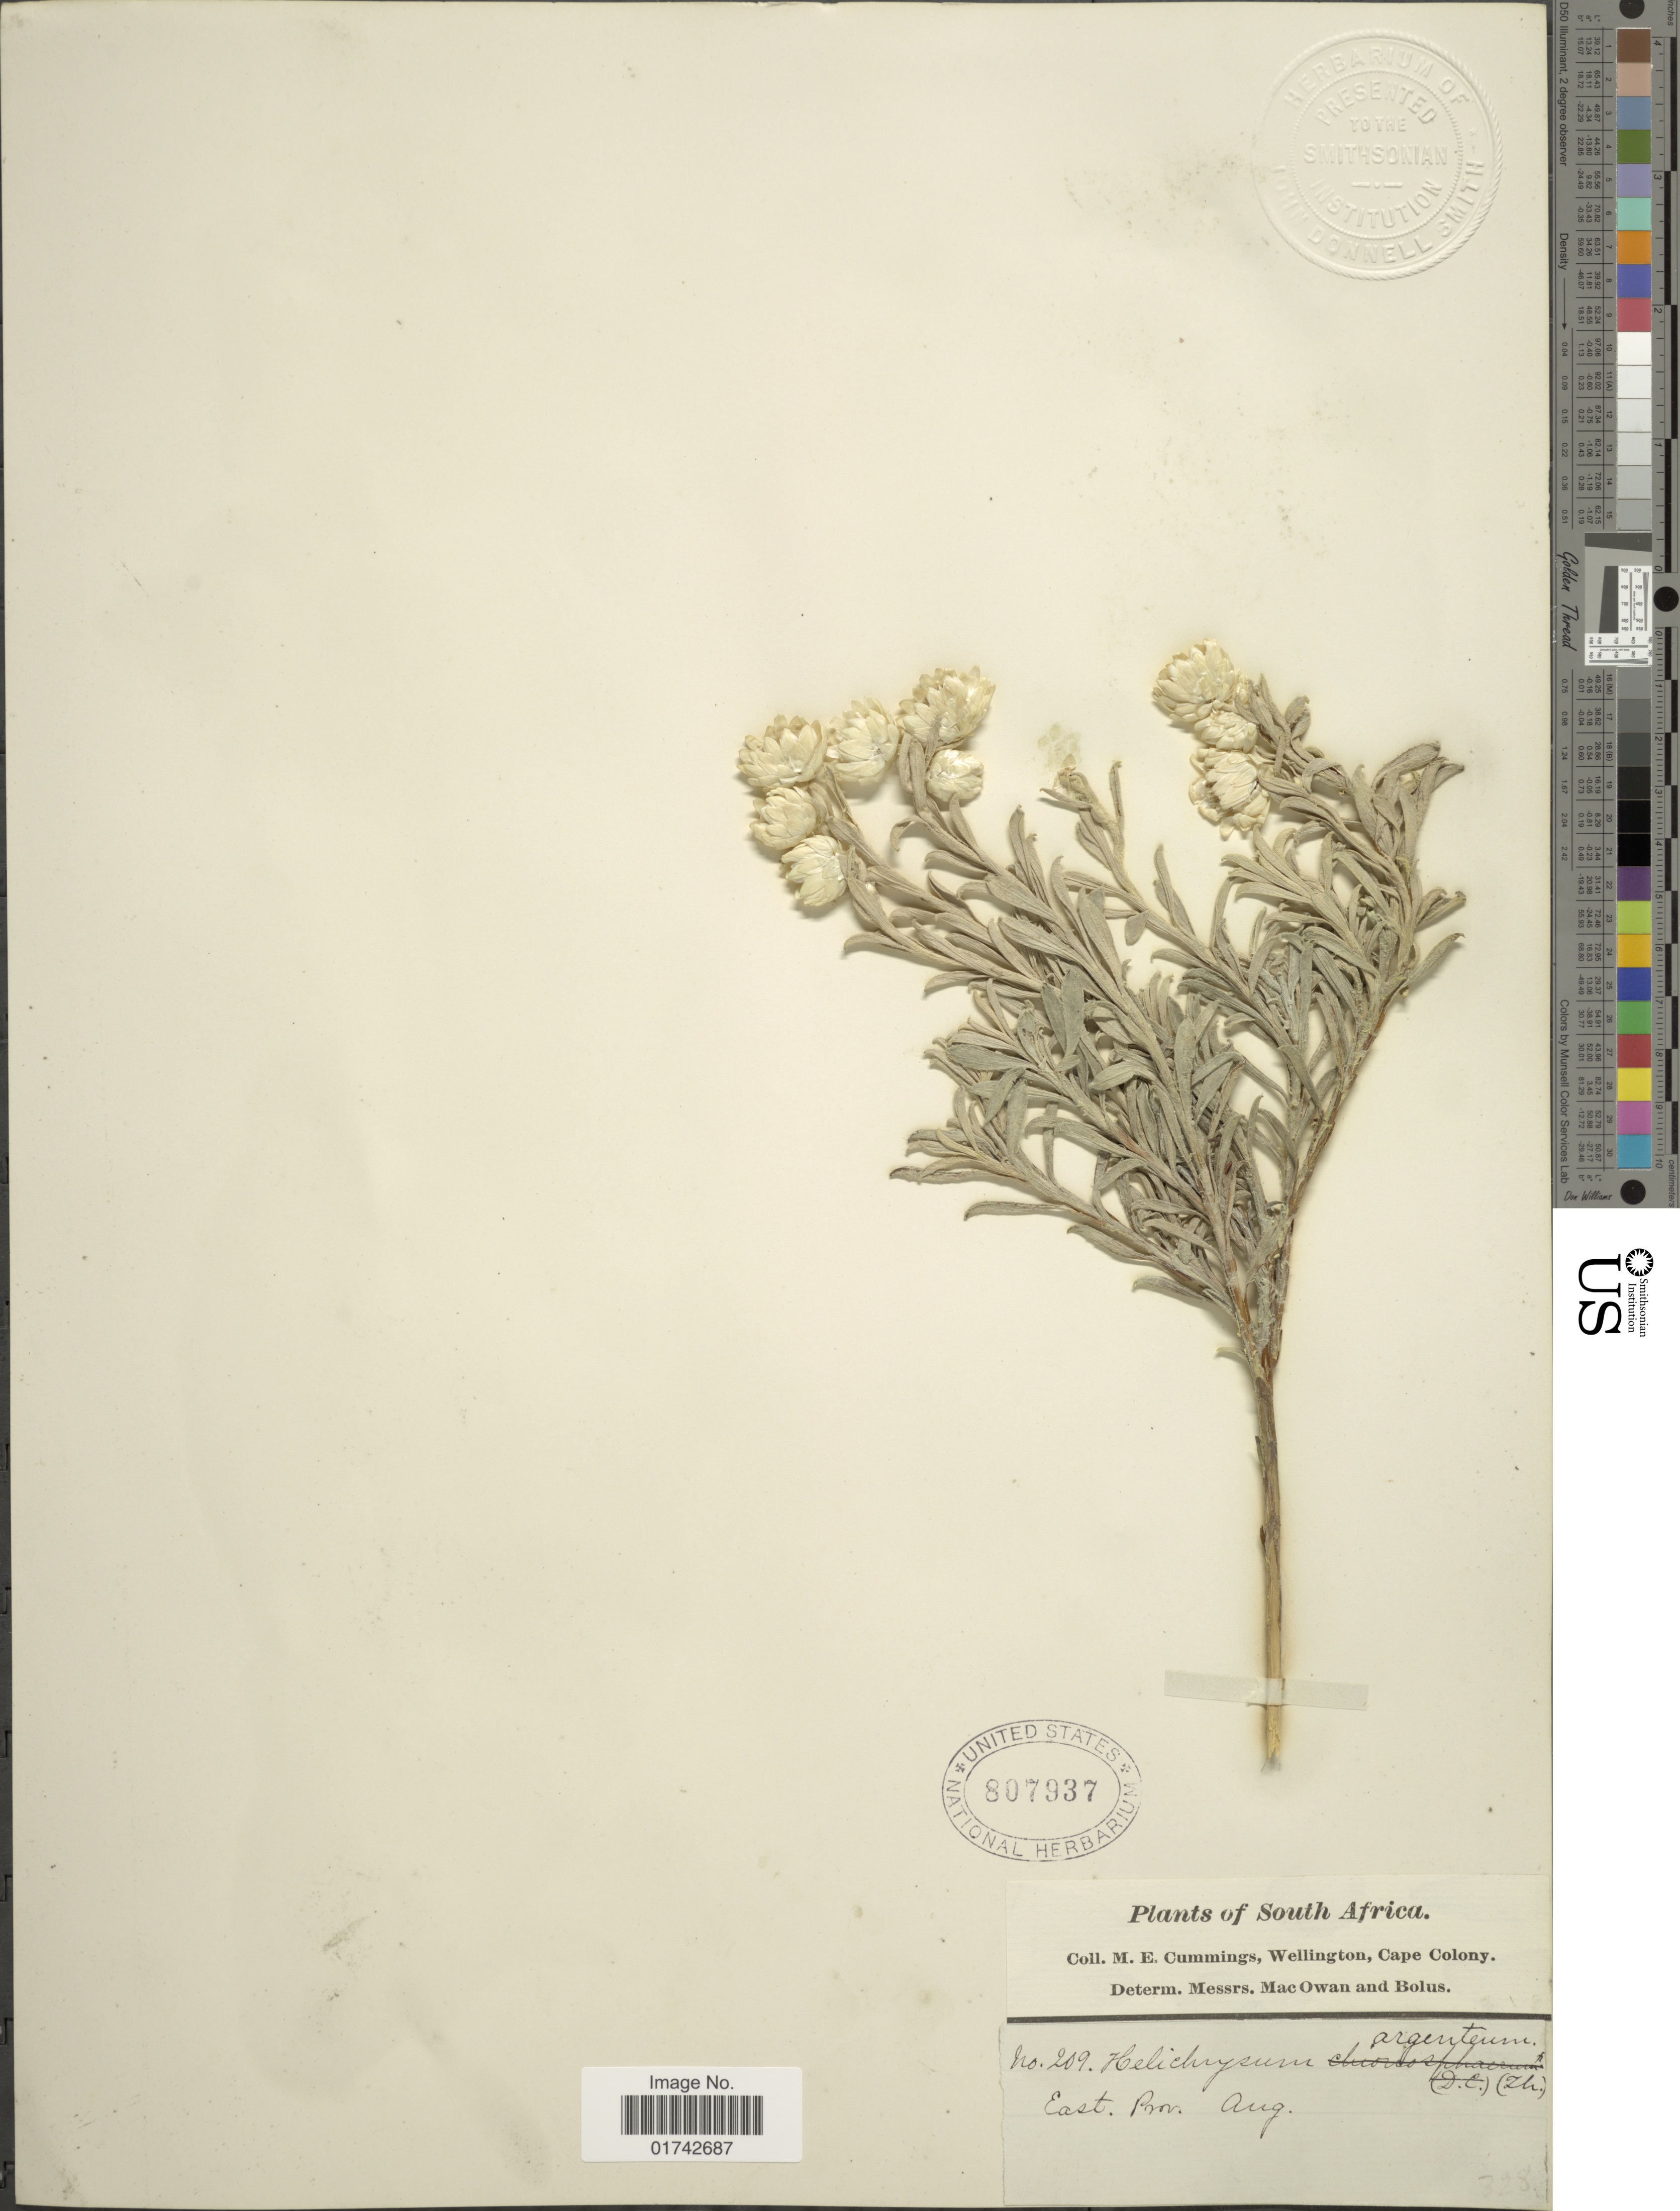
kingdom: Plantae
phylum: Tracheophyta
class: Magnoliopsida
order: Asterales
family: Asteraceae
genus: Helichrysum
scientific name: Helichrysum argentium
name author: Schrank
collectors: M. E. Cummings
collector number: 209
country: South Africa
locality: East Prov.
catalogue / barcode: US 807937